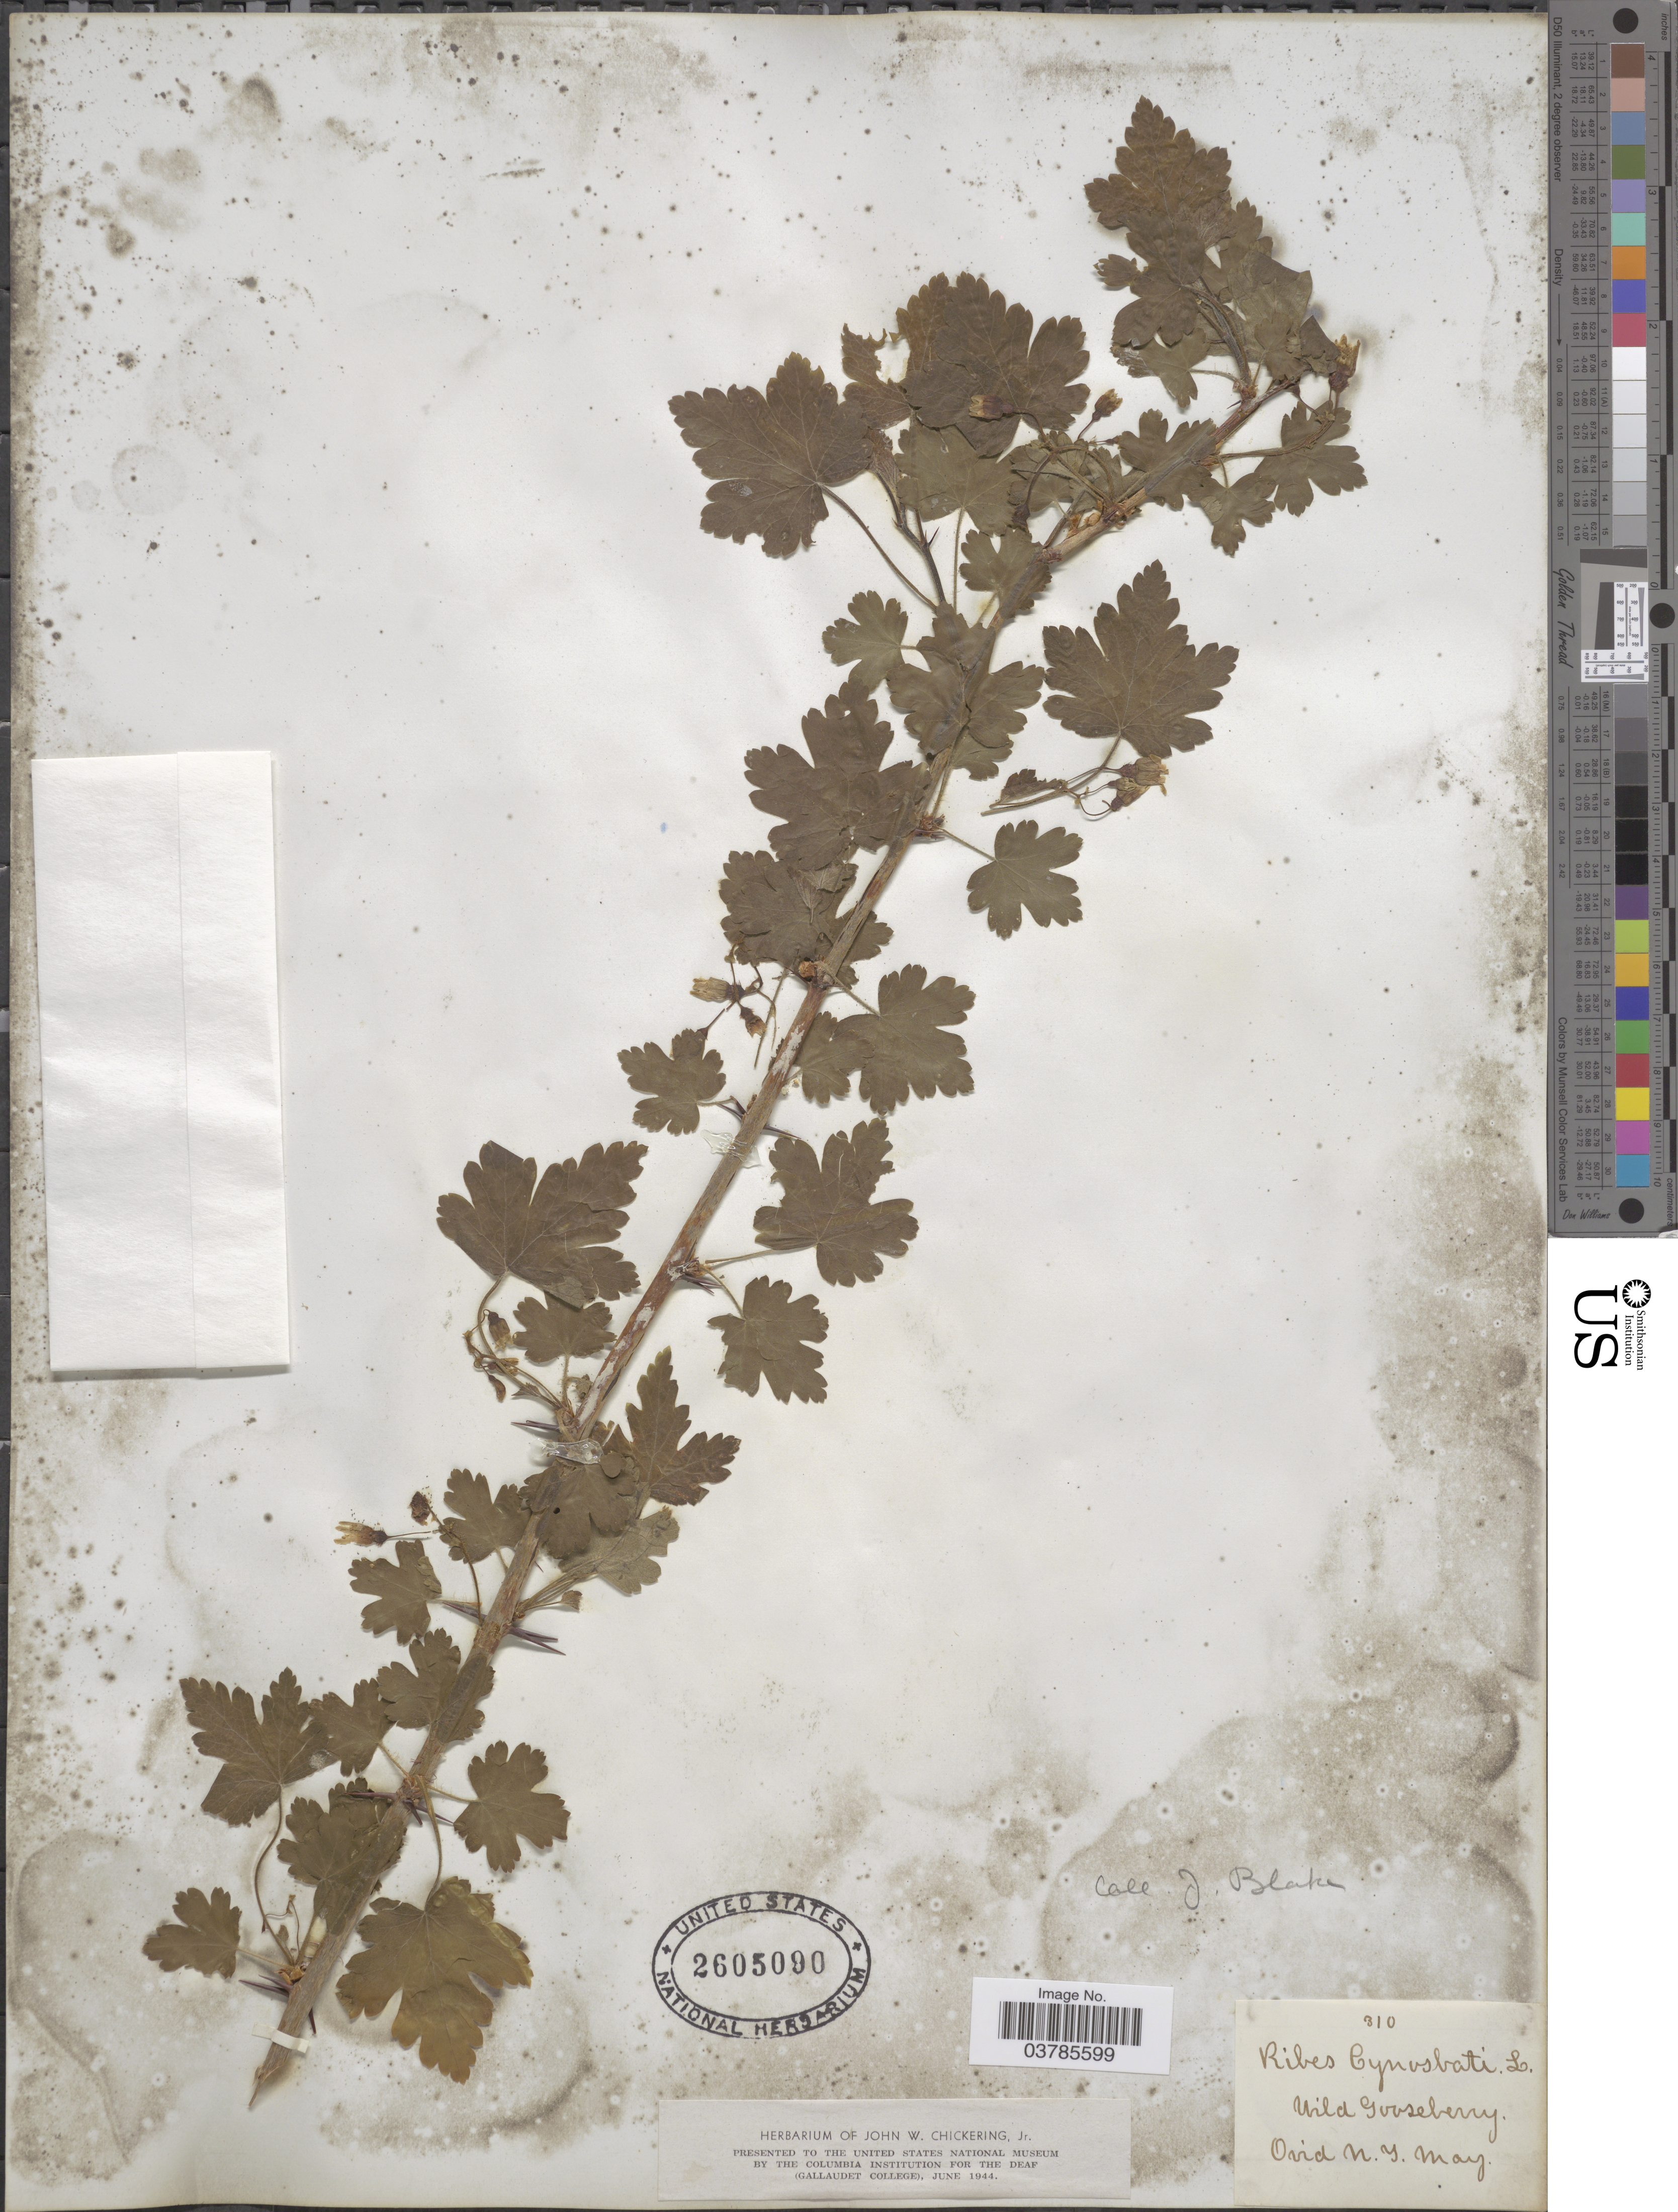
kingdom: Plantae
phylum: Tracheophyta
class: Magnoliopsida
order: Saxifragales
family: Grossulariaceae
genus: Ribes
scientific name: Ribes cynosbati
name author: L.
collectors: J. Blake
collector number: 310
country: United States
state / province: New York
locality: Ovid.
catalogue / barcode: US 2605090